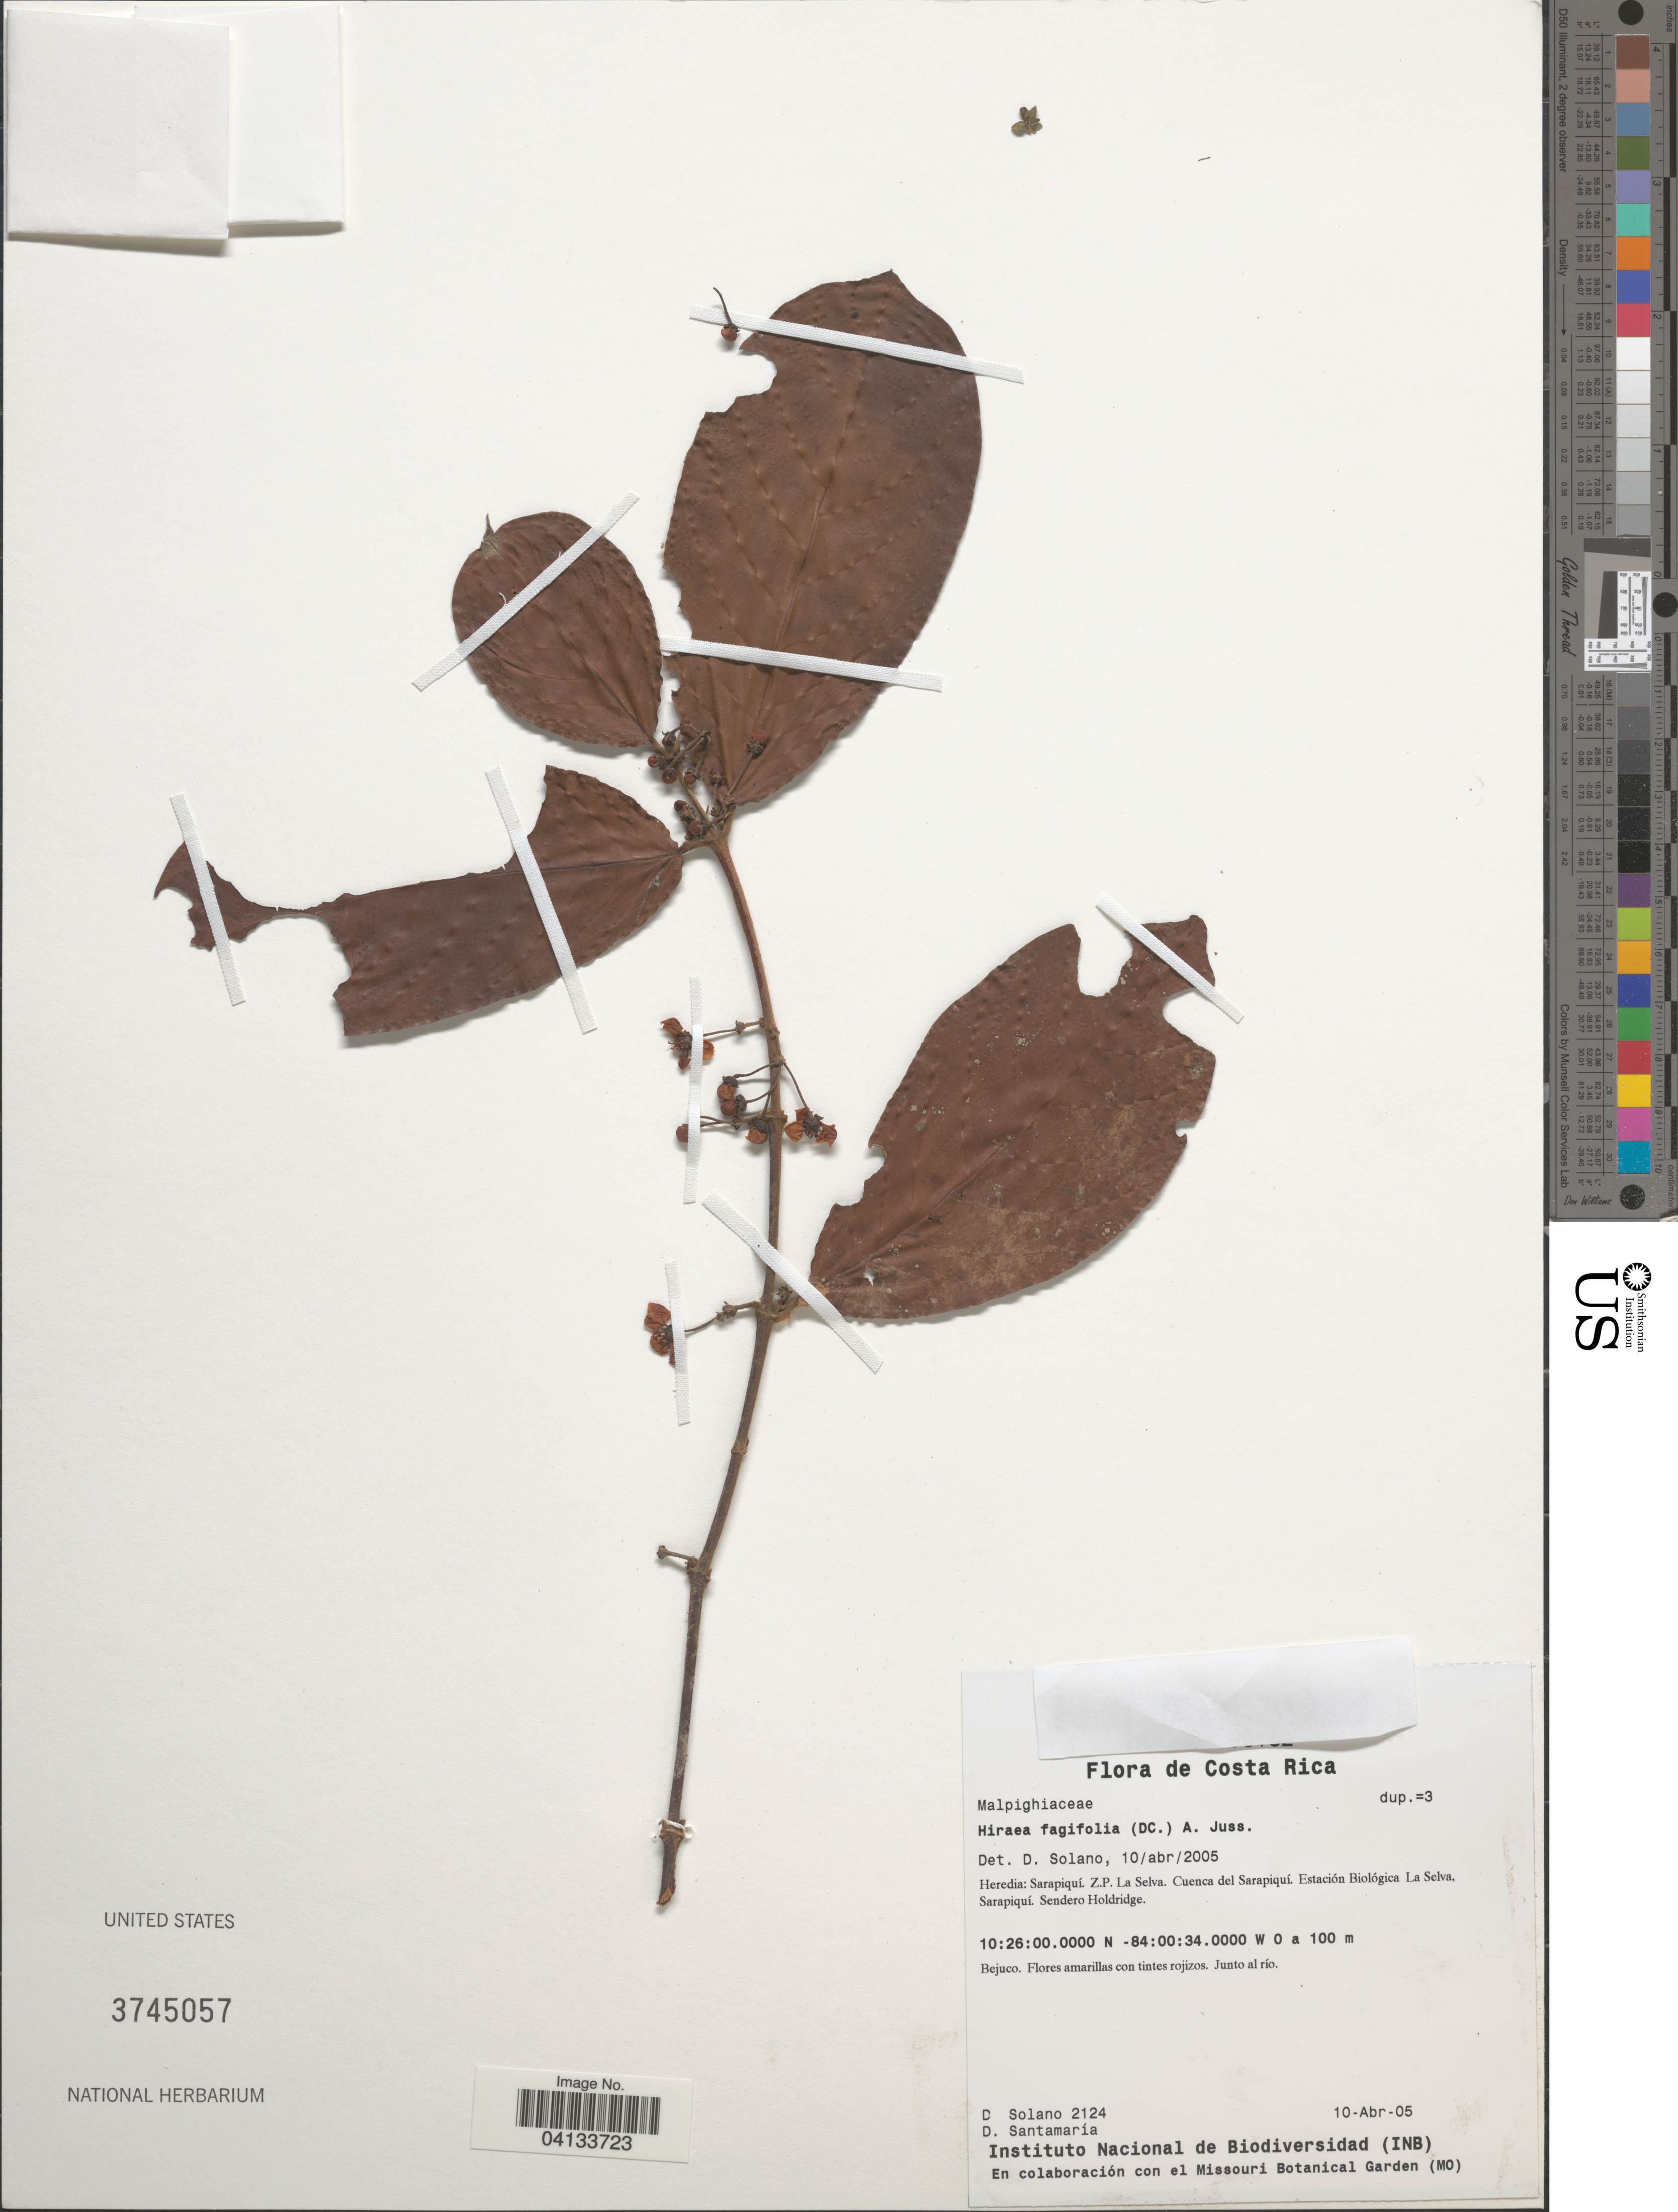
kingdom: Plantae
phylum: Tracheophyta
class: Magnoliopsida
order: Malpighiales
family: Malpighiaceae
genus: Hiraea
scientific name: Hiraea fagifolia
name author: (DC.) A. Juss.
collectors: D. Solano & D. Santamaria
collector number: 2124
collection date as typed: Transcribed d/m/y: 10/4/5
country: Costa Rica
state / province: Heredia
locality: Sarapiquí. Z.P. La Selva. Cuenca del Sarapiquí. Estación Biológica La Selva, Sarapiquí. Sendero Holdridge.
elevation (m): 0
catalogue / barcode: US 3745057